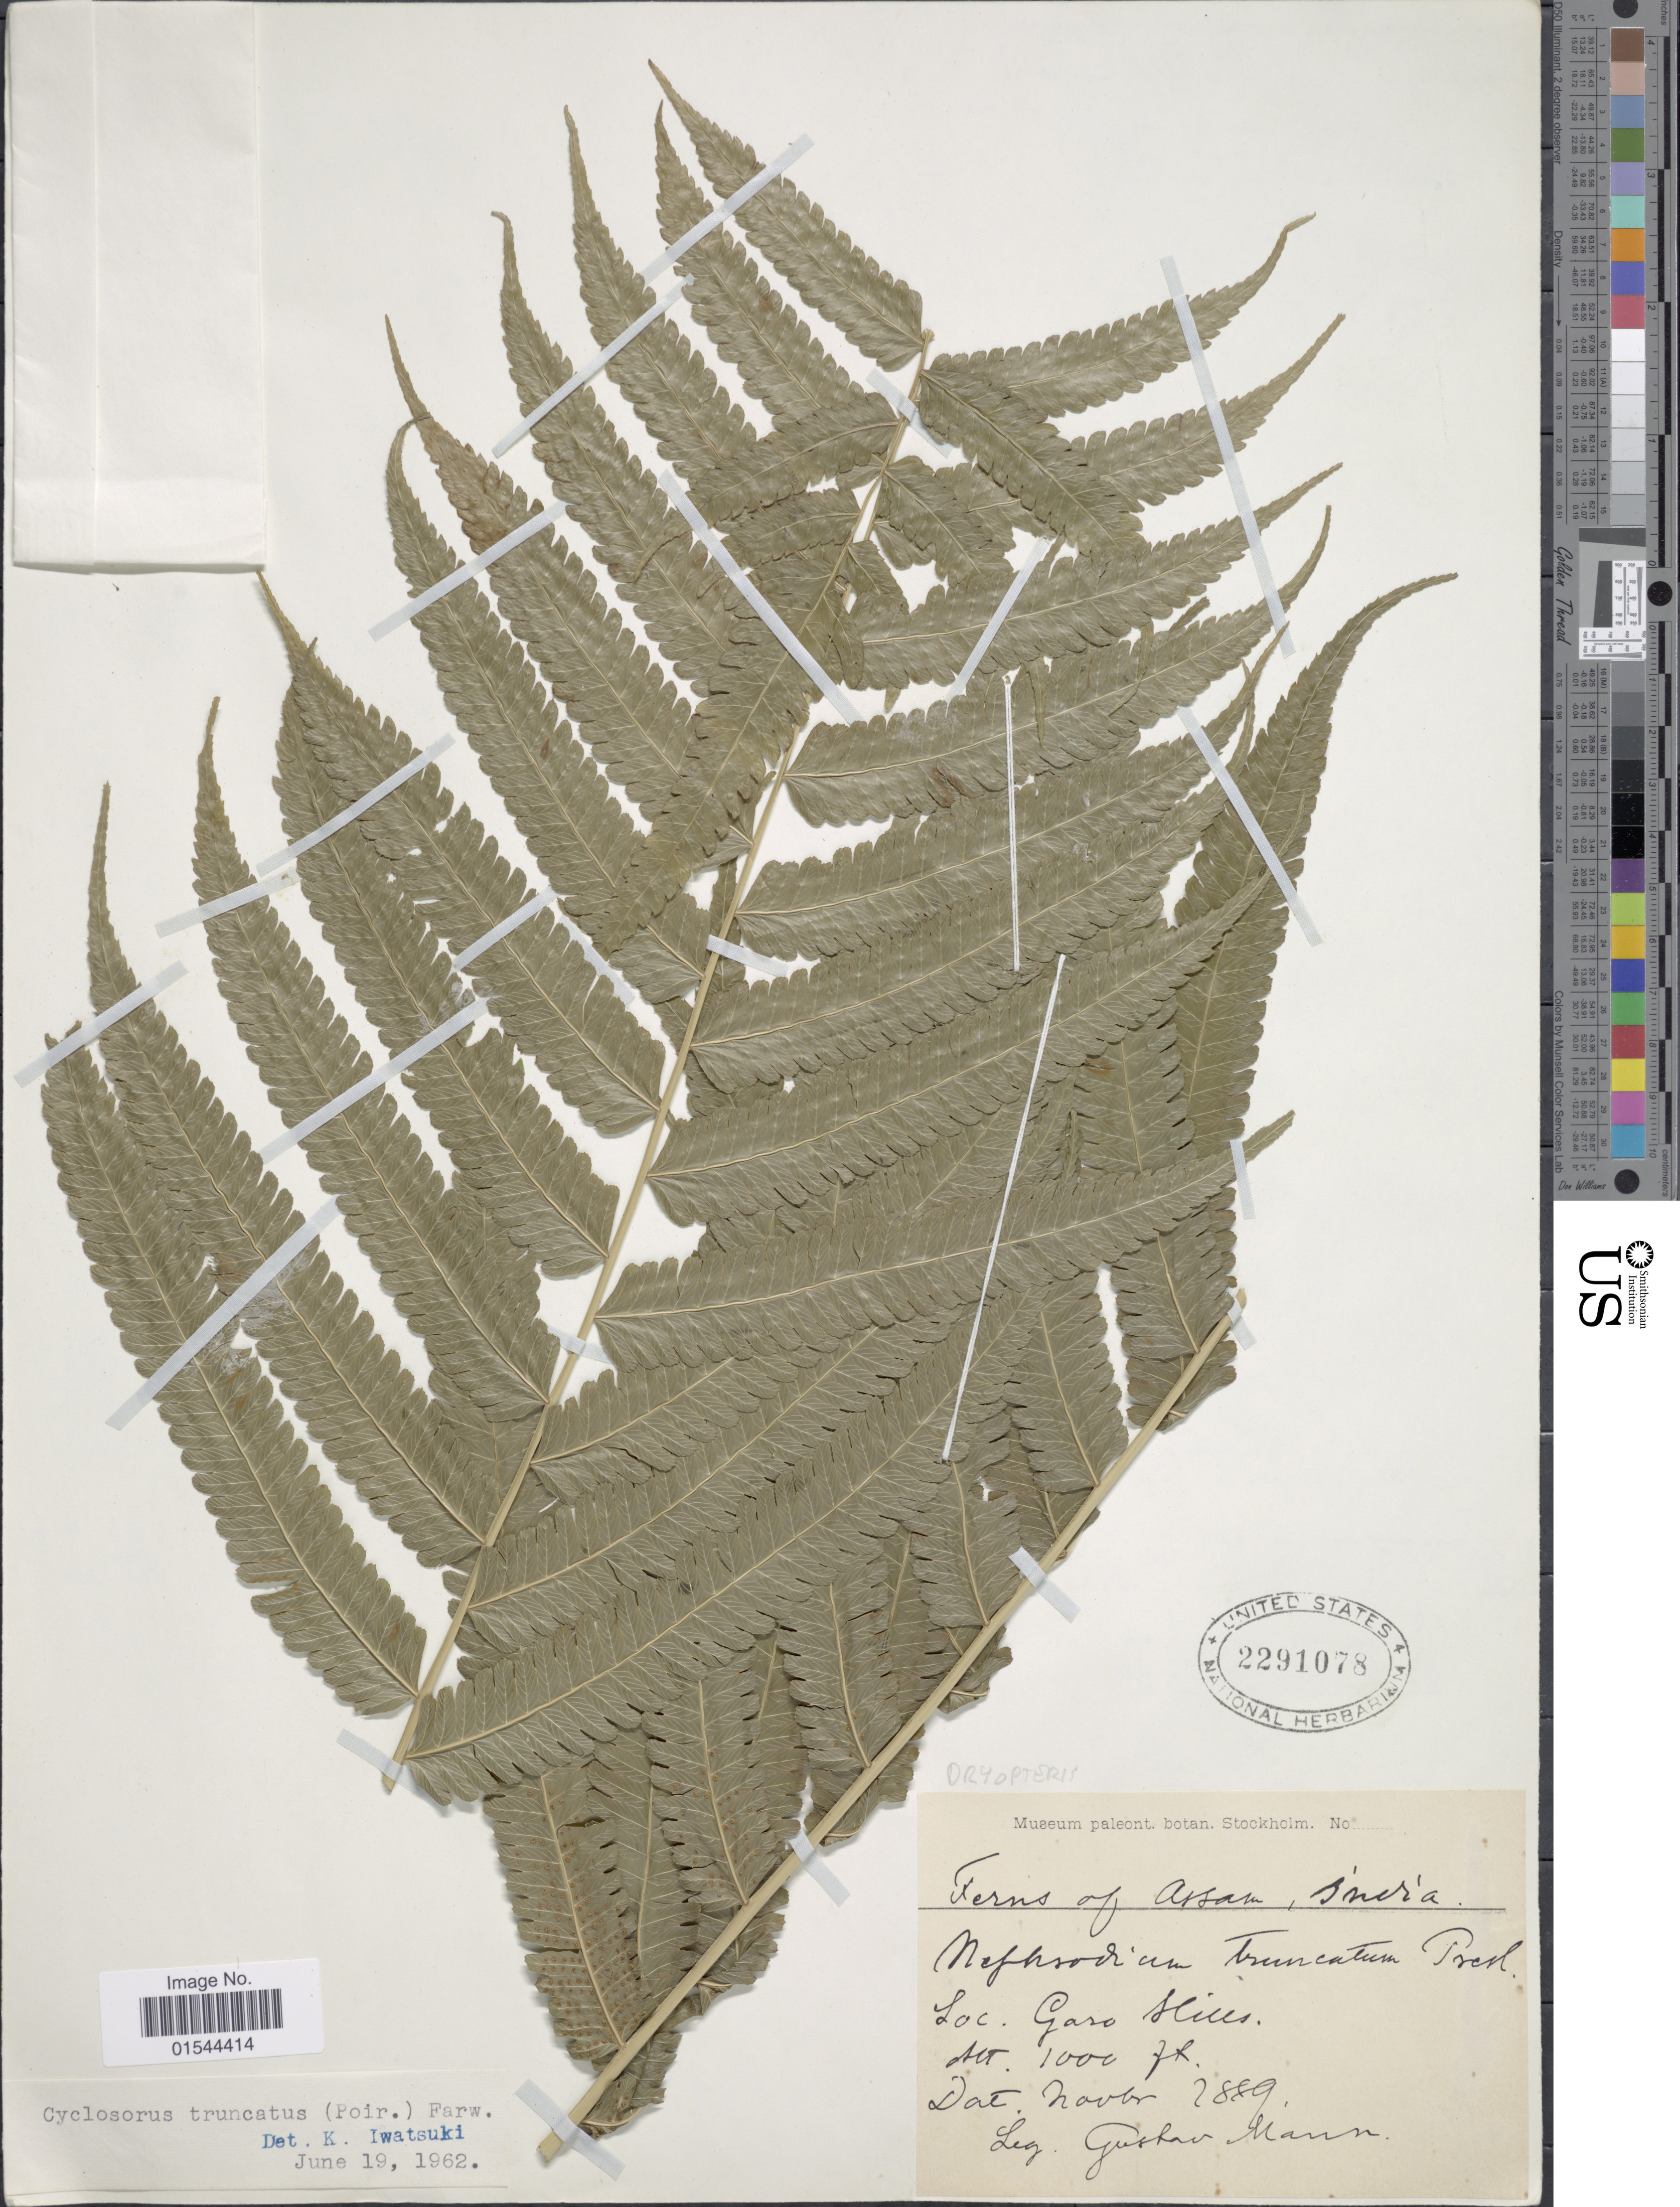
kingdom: Plantae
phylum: Tracheophyta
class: Polypodiopsida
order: Polypodiales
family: Thelypteridaceae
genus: Pneumatopteris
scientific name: Pneumatopteris truncata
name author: (Poir.) Holttum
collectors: G. Mann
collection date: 1889-11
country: India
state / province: Meghalaya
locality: Assam, Garo Hills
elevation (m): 305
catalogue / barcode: US 2291078